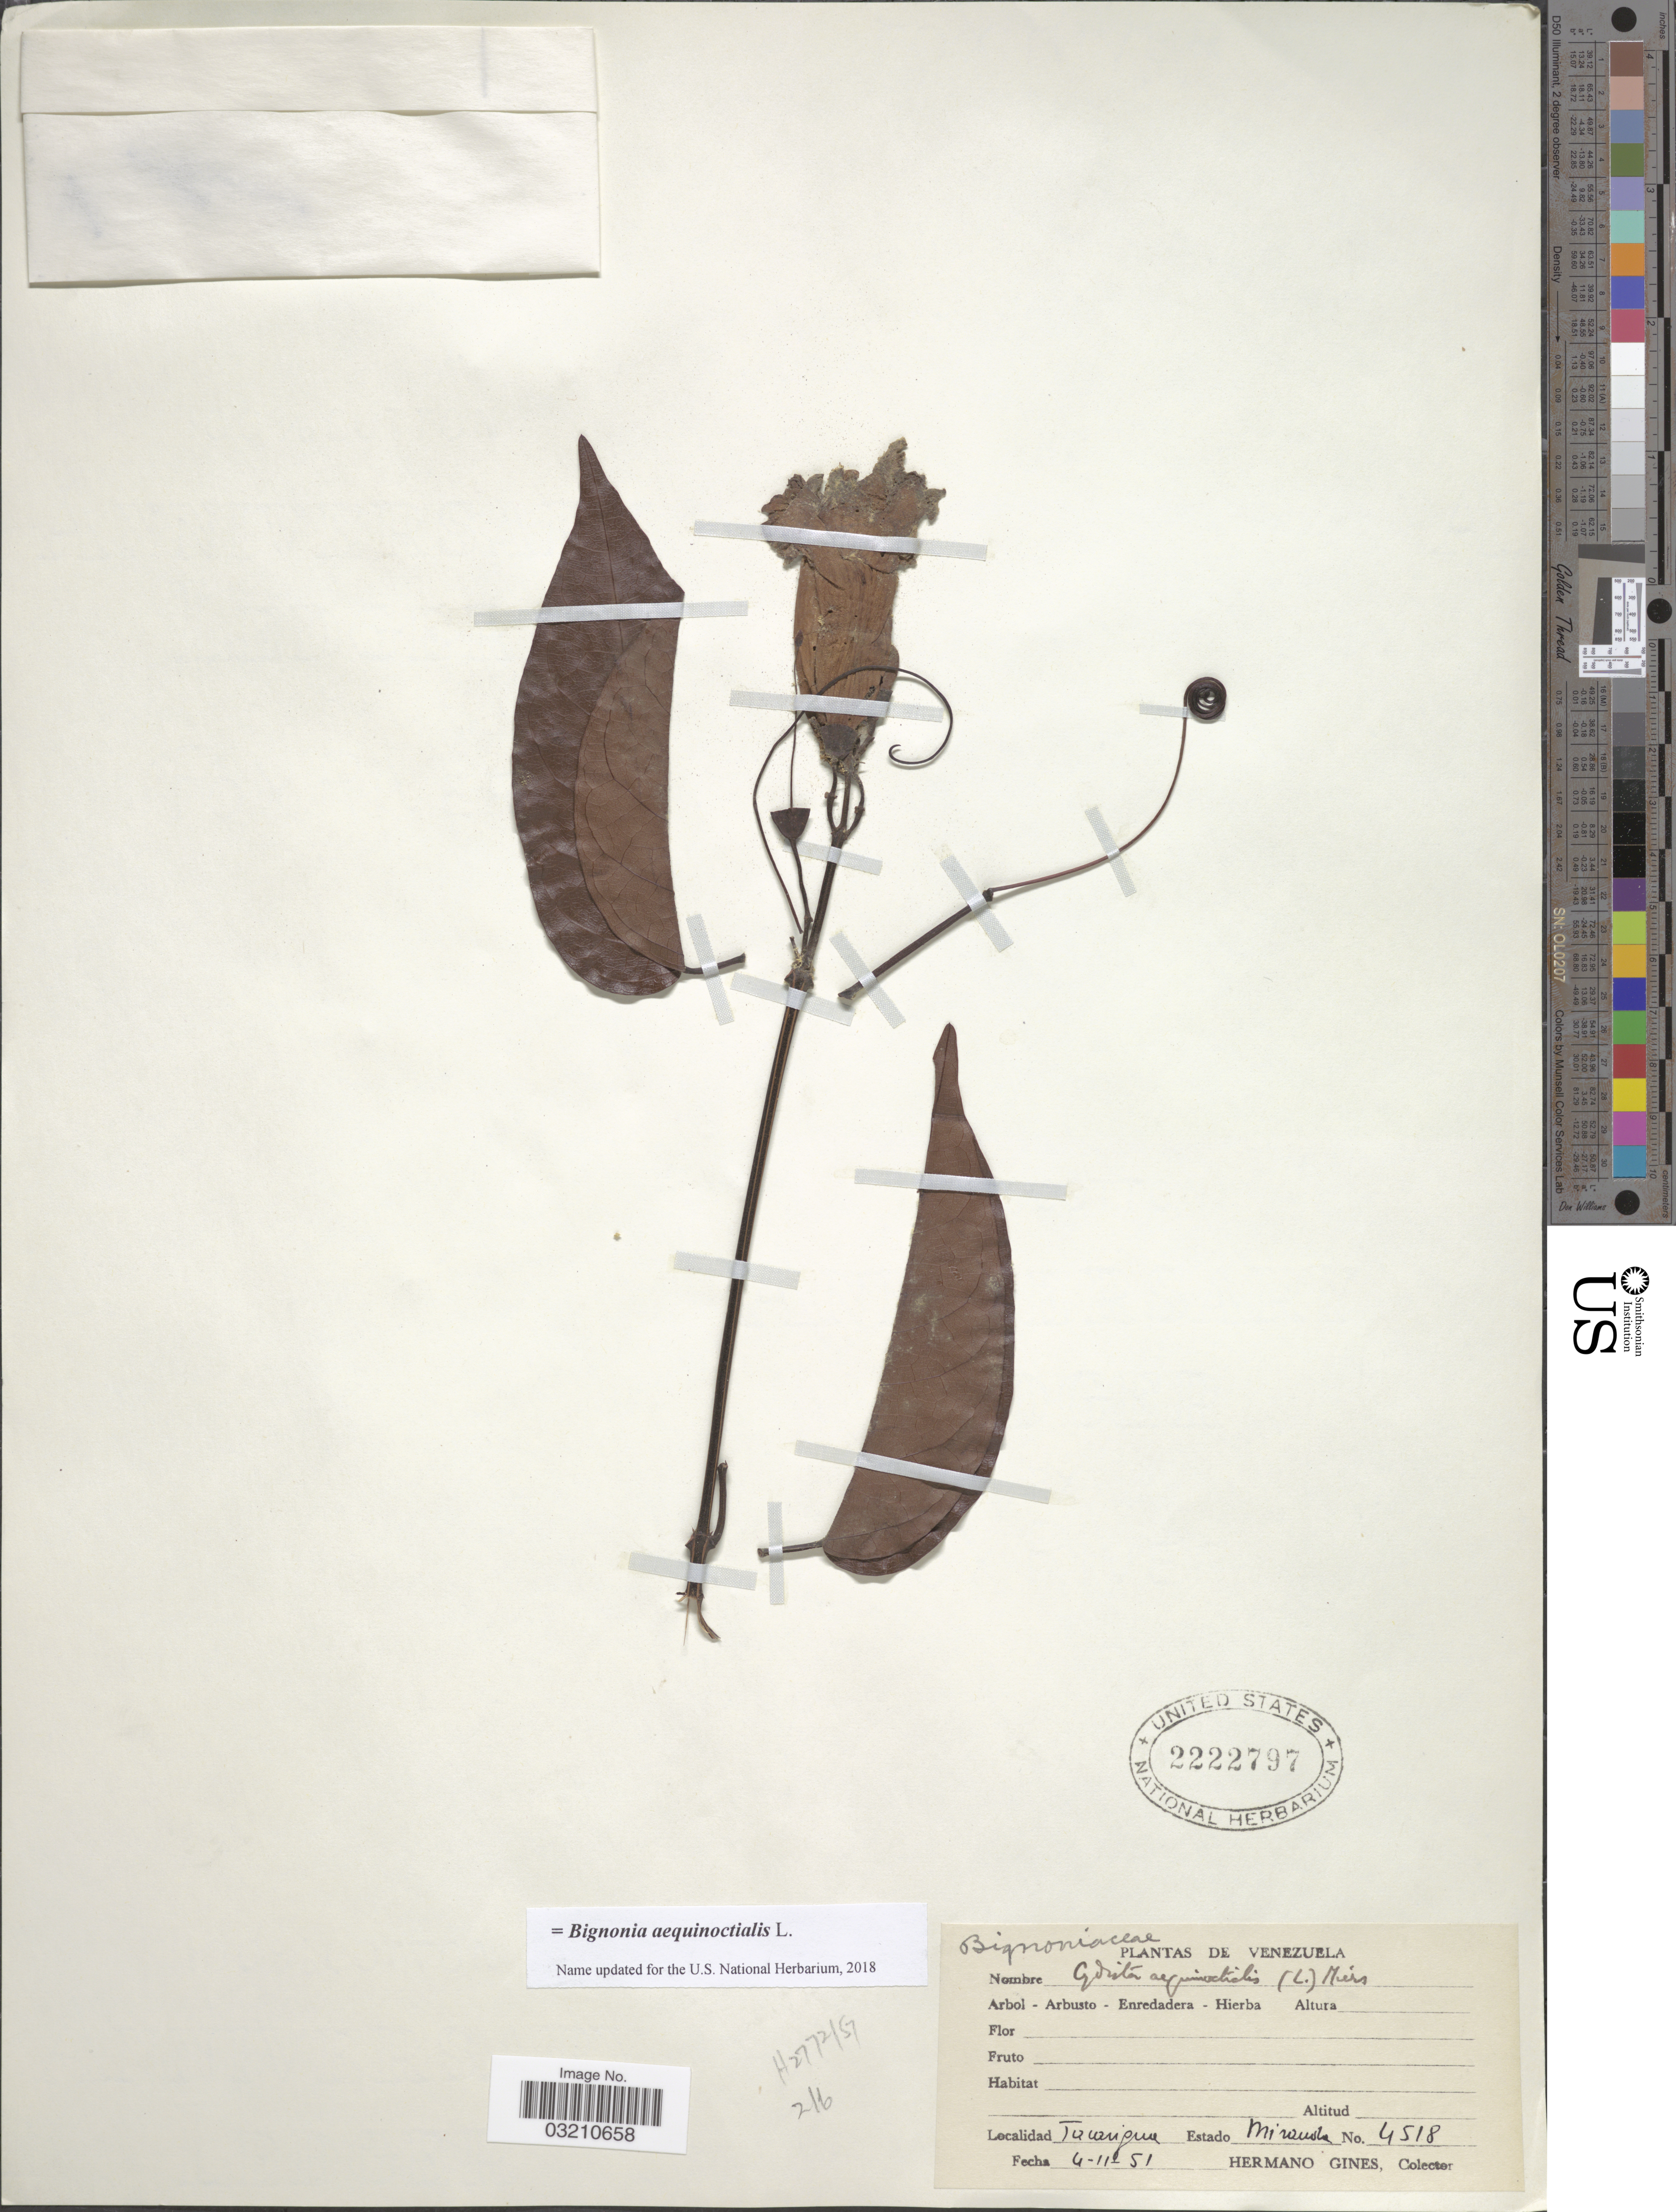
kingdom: Plantae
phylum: Tracheophyta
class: Magnoliopsida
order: Lamiales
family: Bignoniaceae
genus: Bignonia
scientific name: Bignonia aequinoctialis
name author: L.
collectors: Bro. Gines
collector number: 4518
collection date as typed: Transcribed d/m/y: 4/11/51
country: Venezuela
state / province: Miranda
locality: Tacarigua.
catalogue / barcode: US 2222797